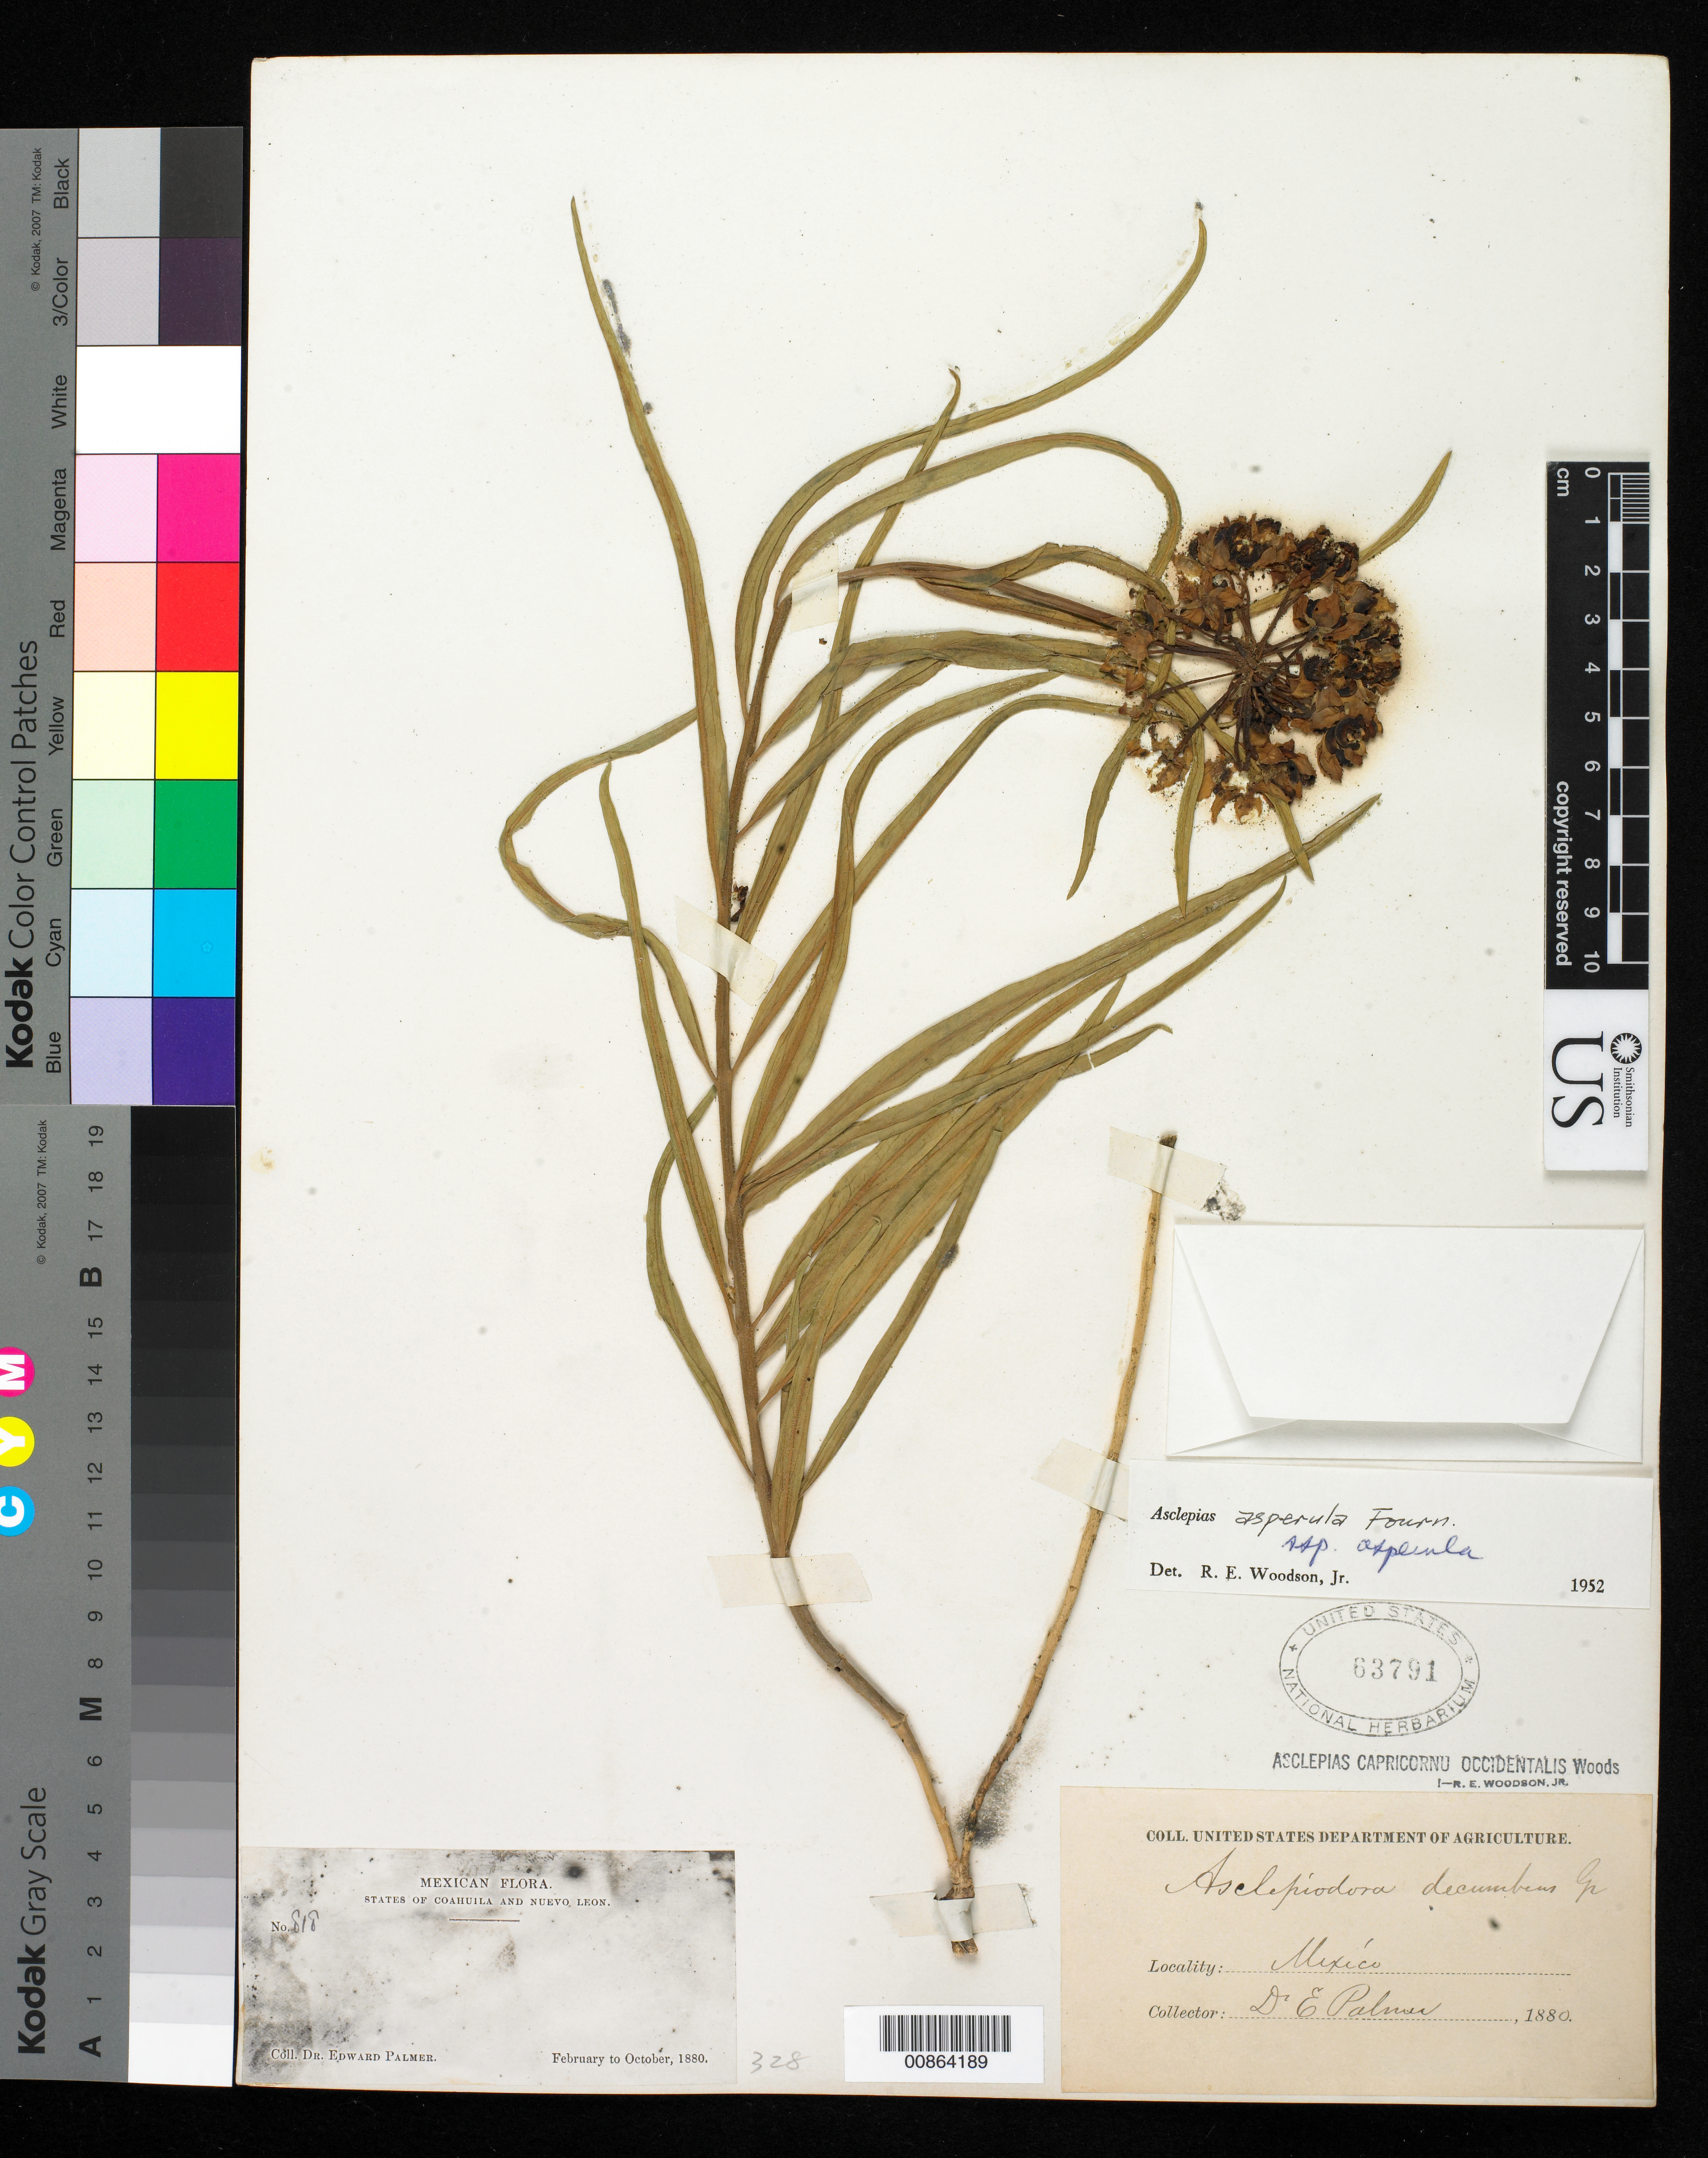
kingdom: Plantae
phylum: Tracheophyta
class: Magnoliopsida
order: Gentianales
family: Apocynaceae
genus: Asclepias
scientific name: Asclepias asperula subsp. asperula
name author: (Decne.) Woodson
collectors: E. Palmer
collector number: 818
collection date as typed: Feb 1880 to -- Oct 1880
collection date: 1880-02/1880-10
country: Mexico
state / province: Coahuila / Nuevo León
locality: States of Coahuila and Nuevo León.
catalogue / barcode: US 63791